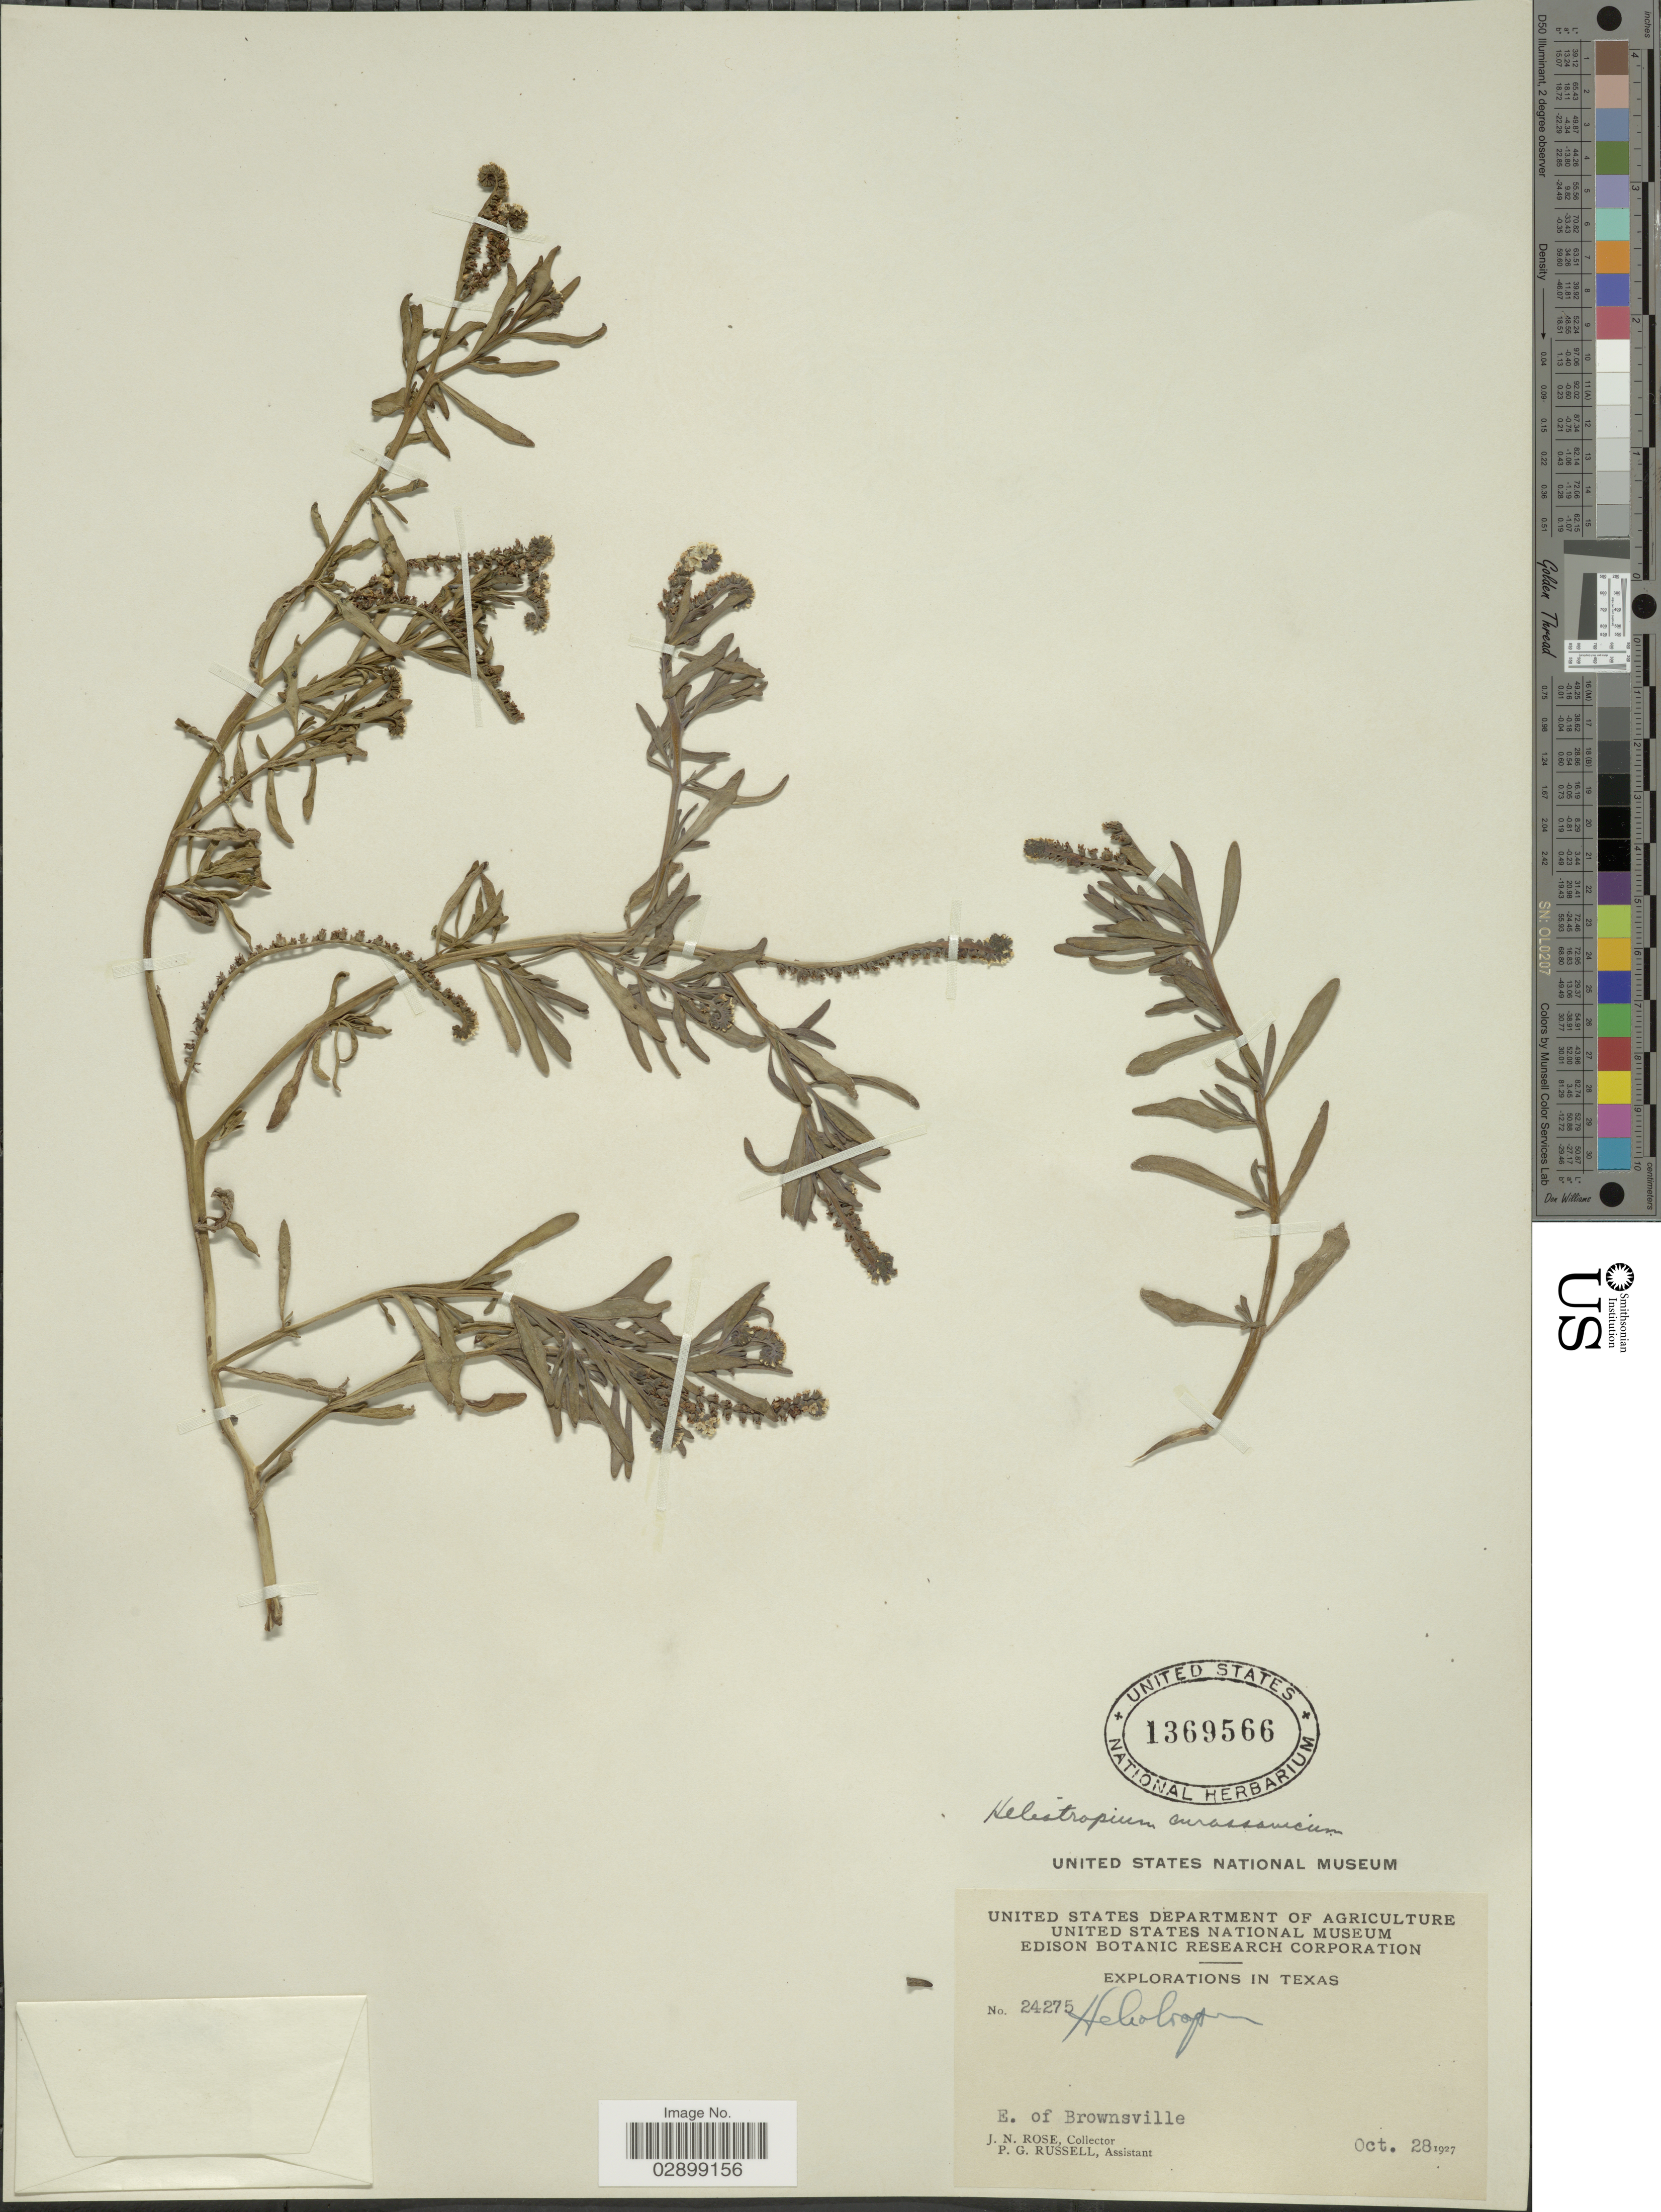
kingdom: Plantae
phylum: Tracheophyta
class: Magnoliopsida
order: Boraginales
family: Heliotropiaceae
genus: Heliotropium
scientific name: Heliotropium curassavicum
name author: L.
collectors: J. N. Rose & P. G. Russell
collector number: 24275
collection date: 1927-10-28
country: United States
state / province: Texas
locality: E. of Brownsville.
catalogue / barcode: US 1369566